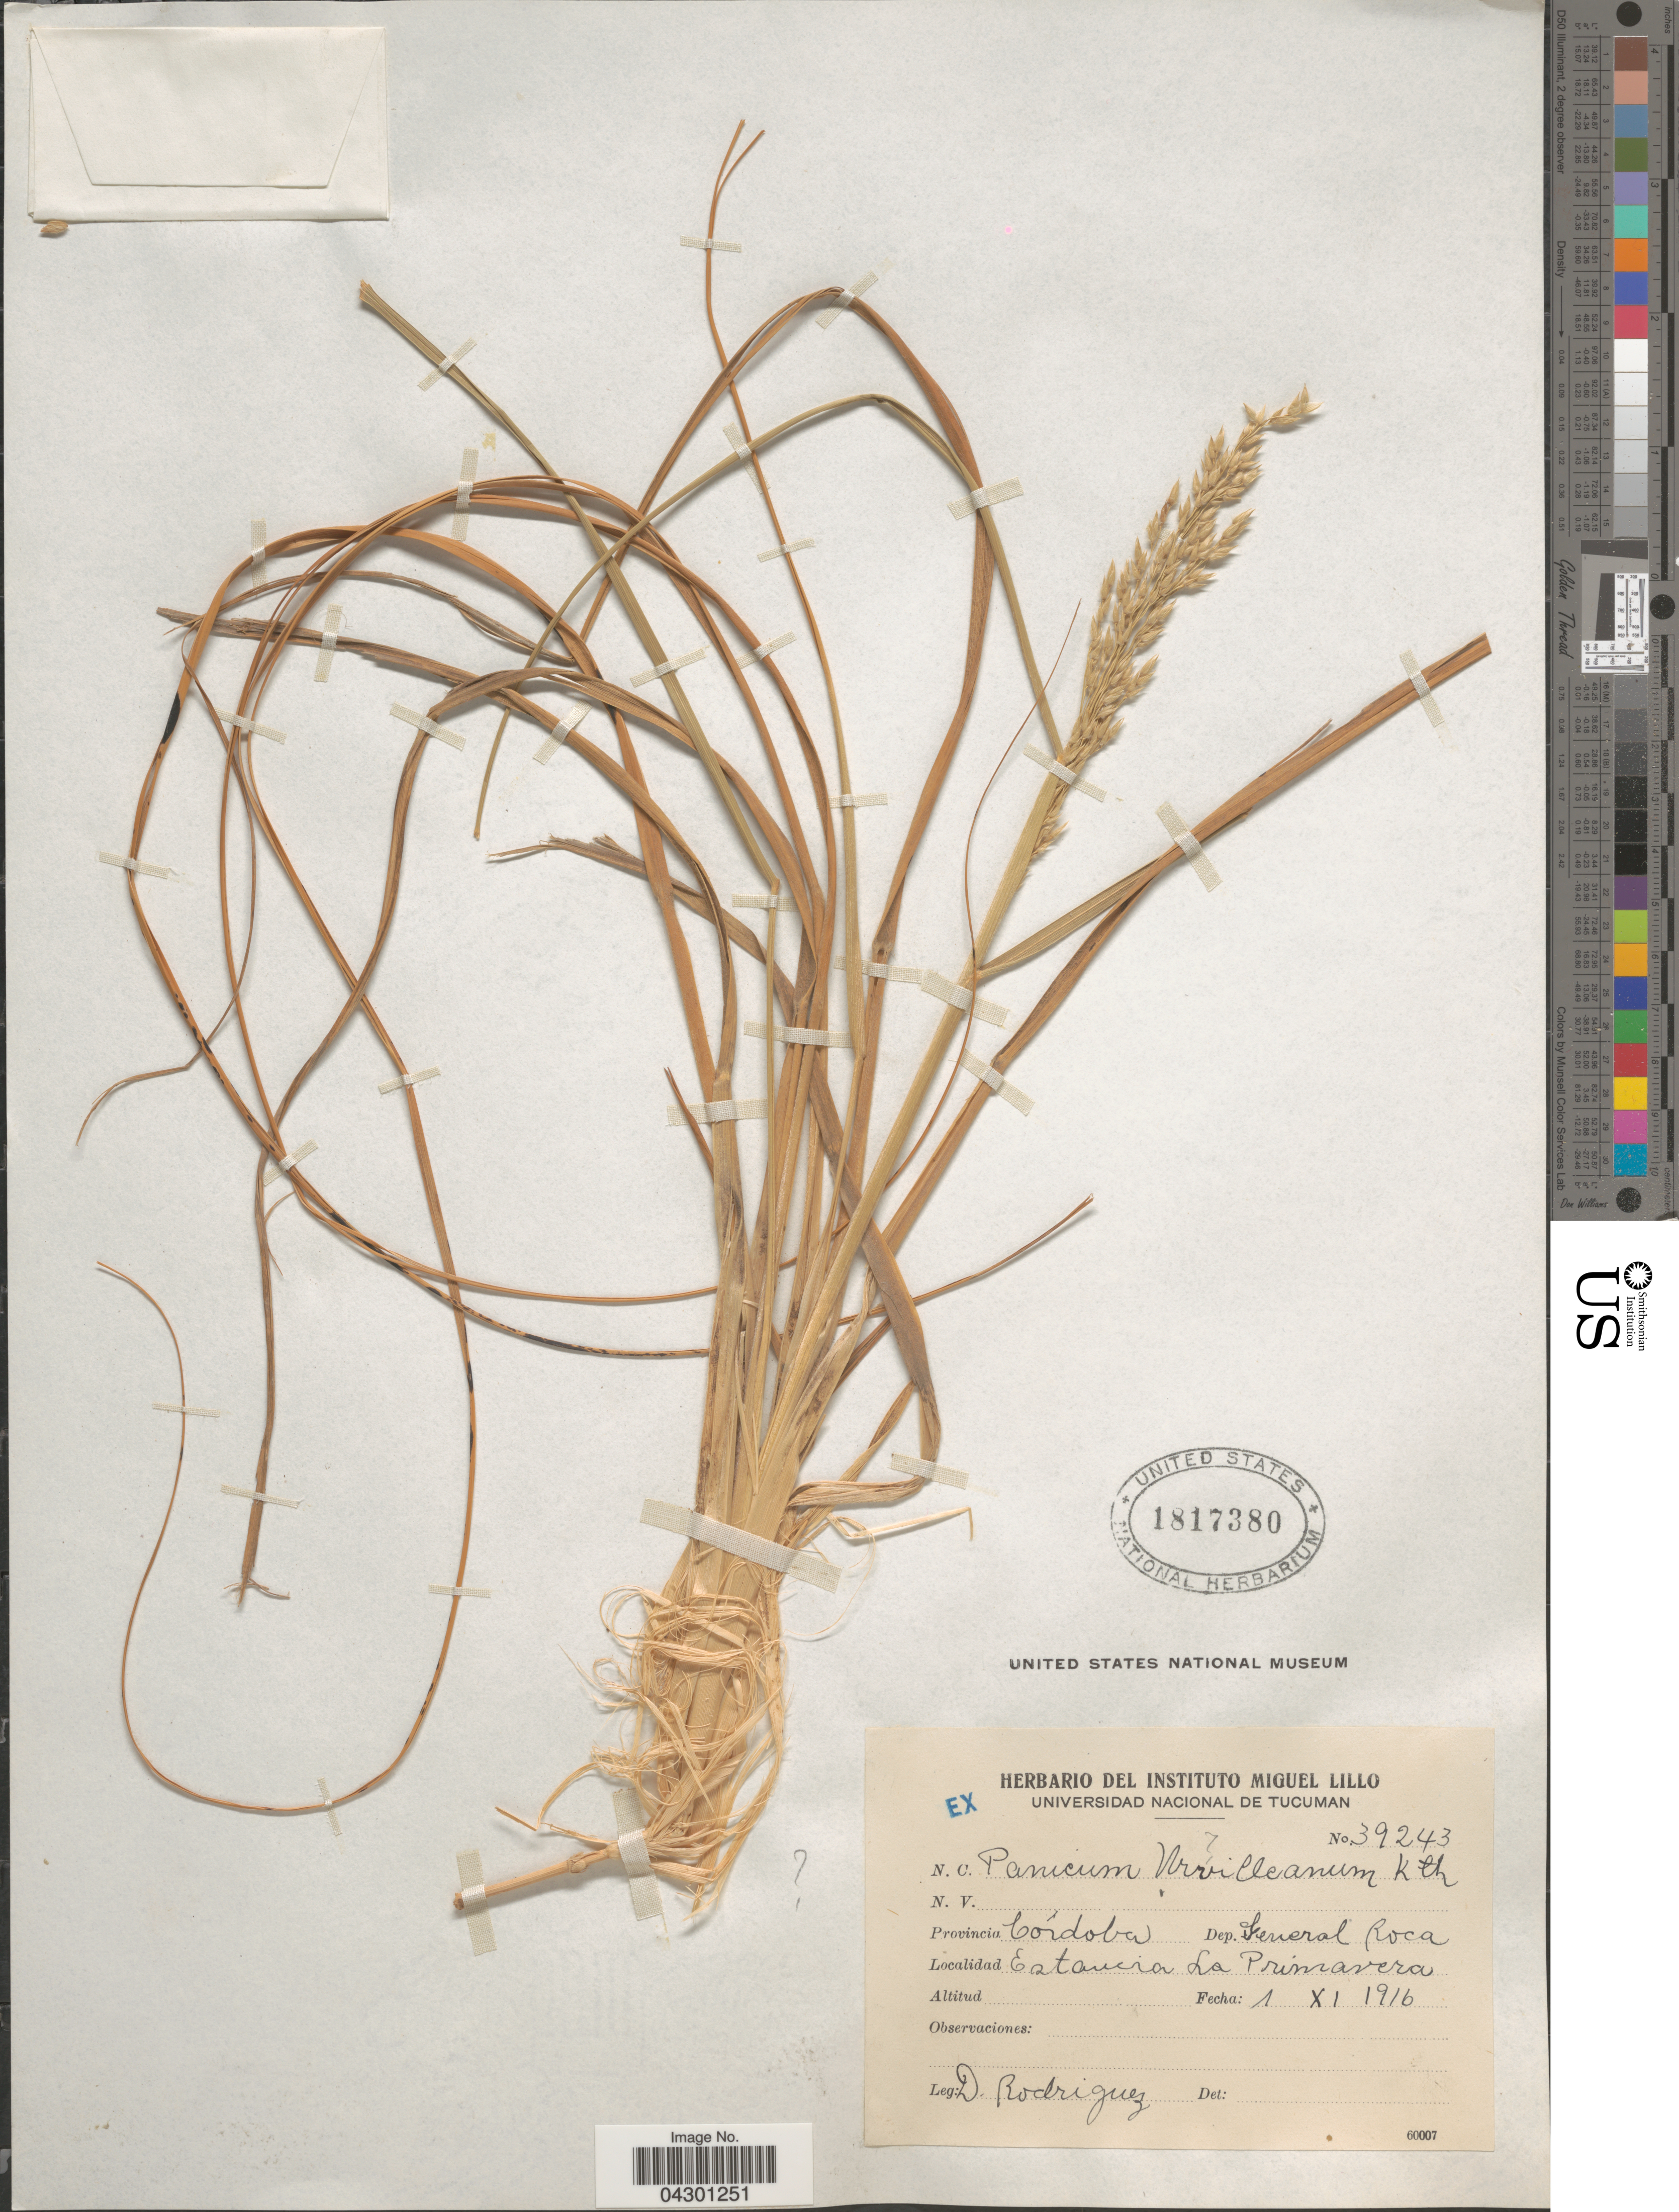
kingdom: Plantae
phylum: Tracheophyta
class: Liliopsida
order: Poales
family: Poaceae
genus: Panicum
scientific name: Panicum urvilleanum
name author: Kunth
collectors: D. Rodriguez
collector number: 39243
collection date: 1916-11-01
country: Argentina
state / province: Cordoba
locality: Dep. General Roca. Estancia La Primavera.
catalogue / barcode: US 1817380